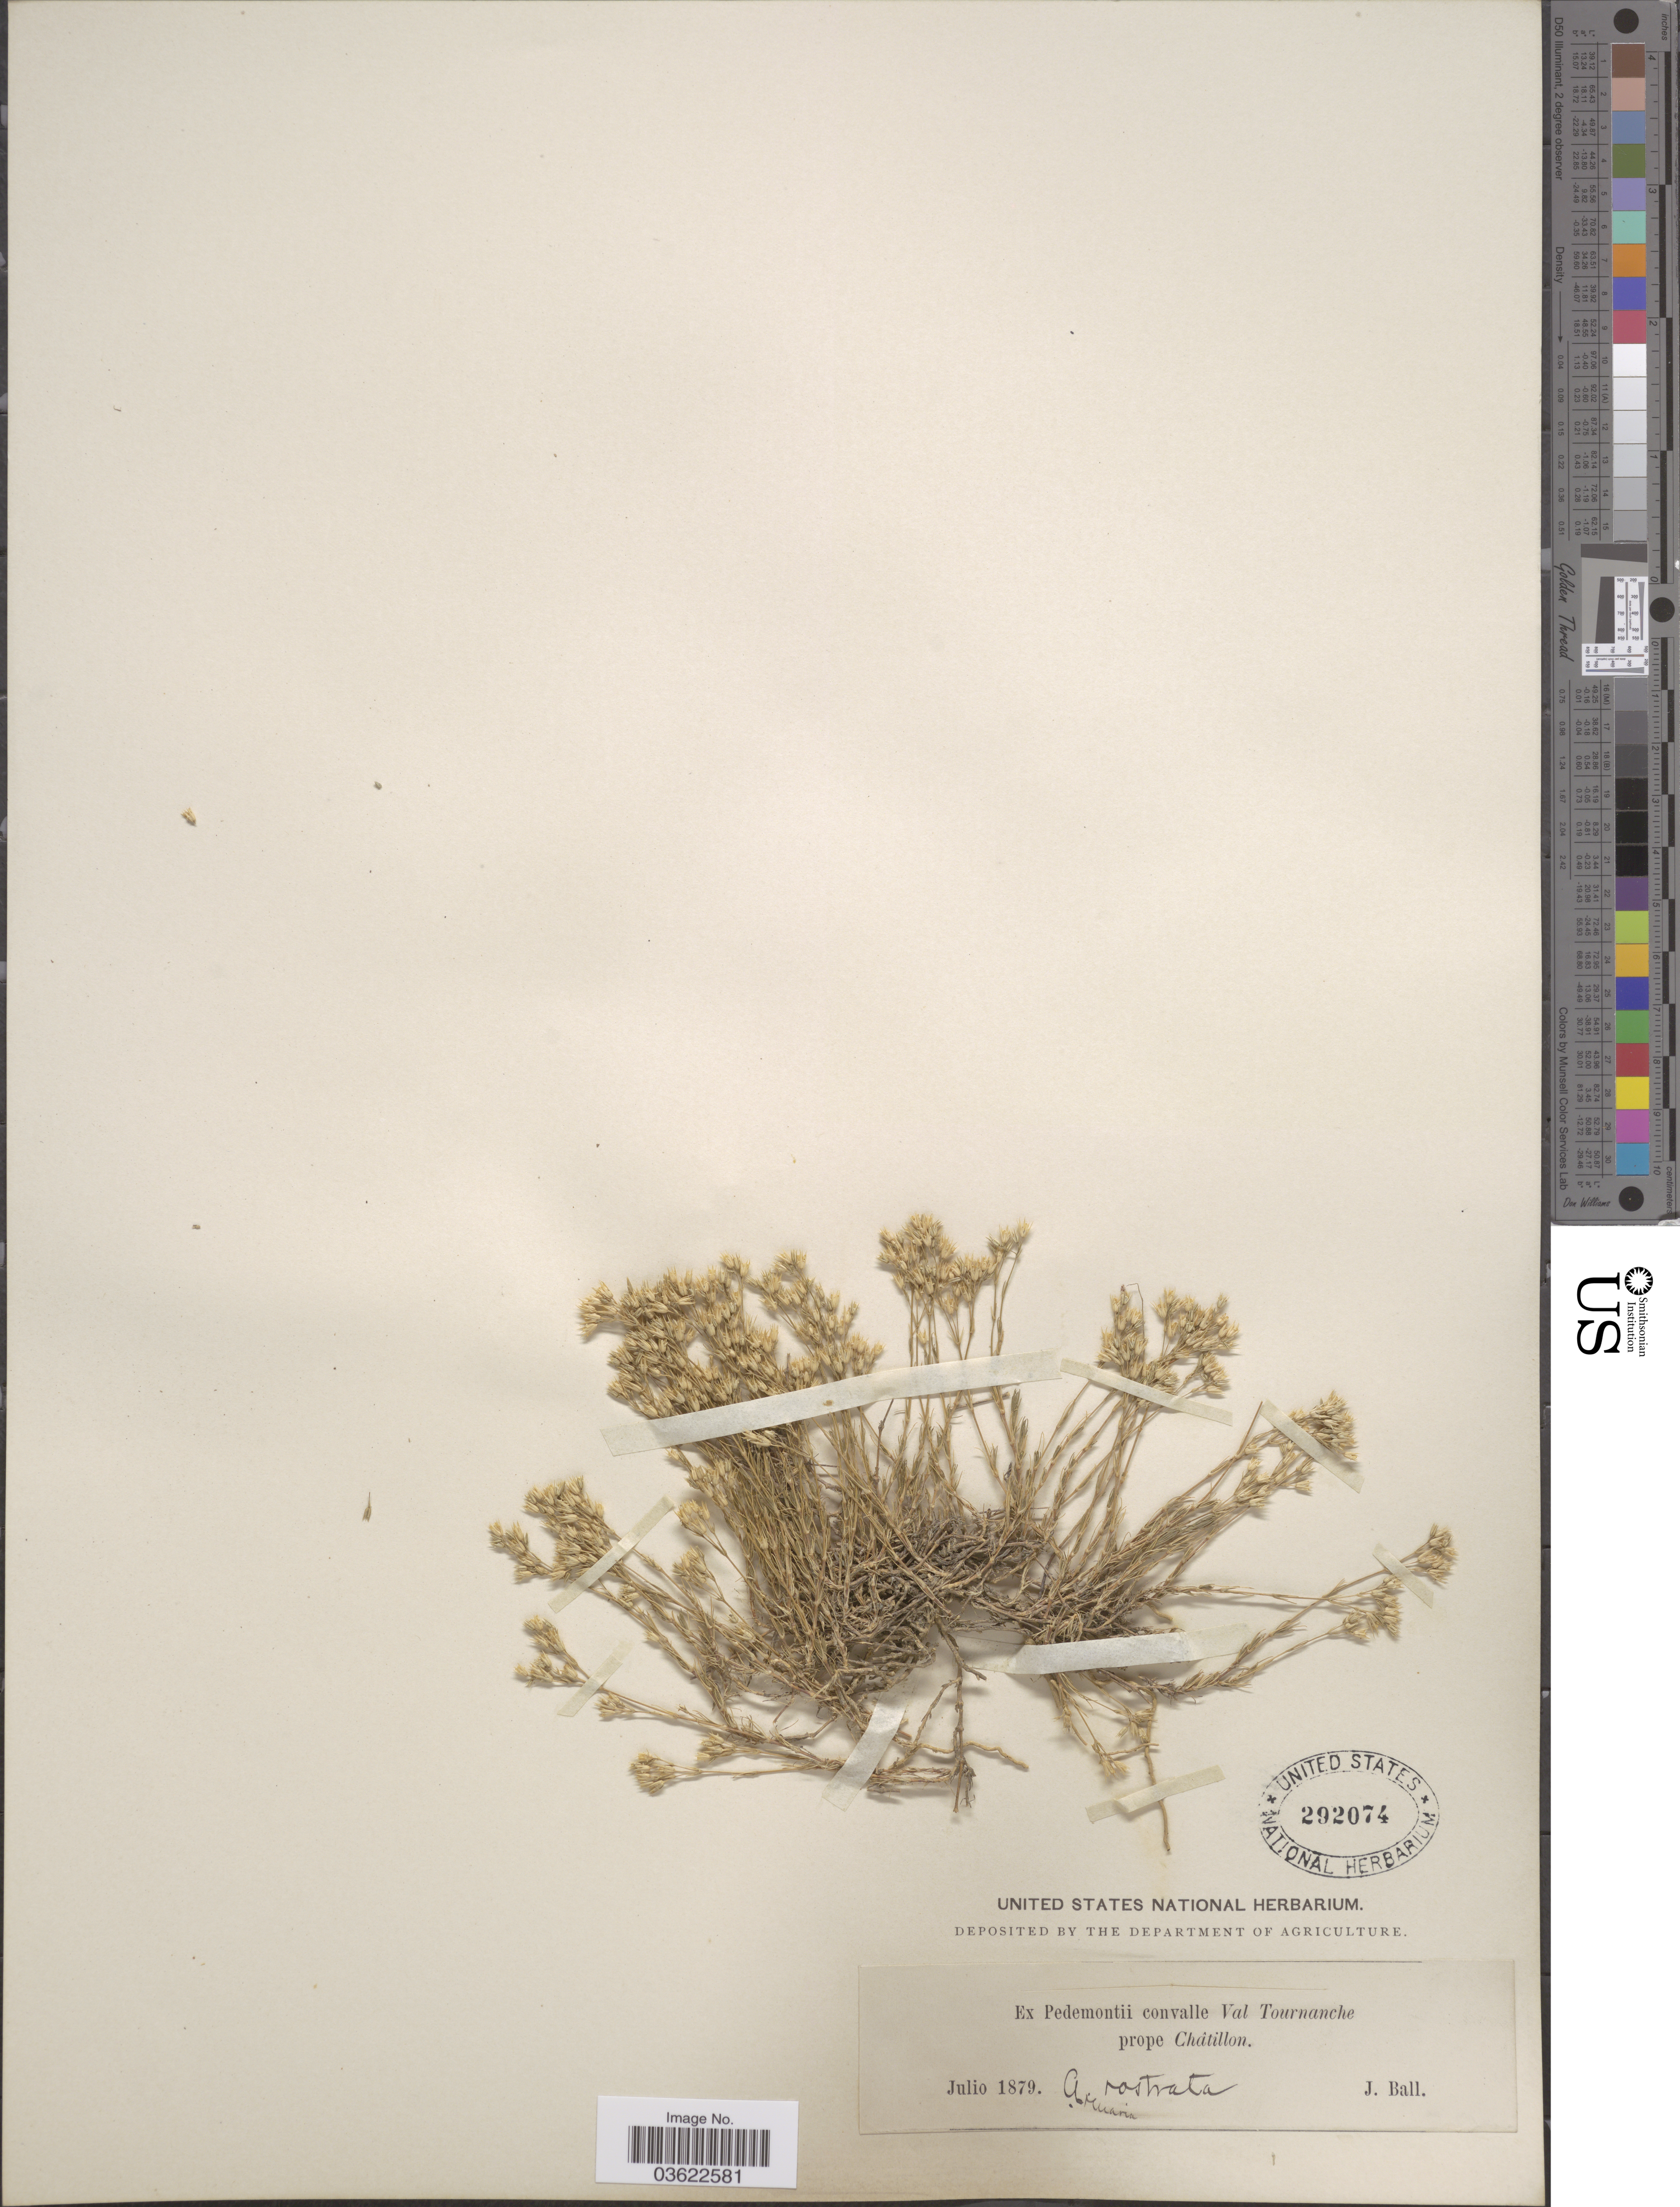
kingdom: Plantae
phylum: Tracheophyta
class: Magnoliopsida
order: Caryophyllales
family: Caryophyllaceae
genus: Arenaria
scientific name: Arenaria rostrata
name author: (Pers.) Pers. & Schleich.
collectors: J. Ball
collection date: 1879-07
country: France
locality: Ex Pedemontii convalle Val Tournanche prope Châtillon.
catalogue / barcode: US 292074